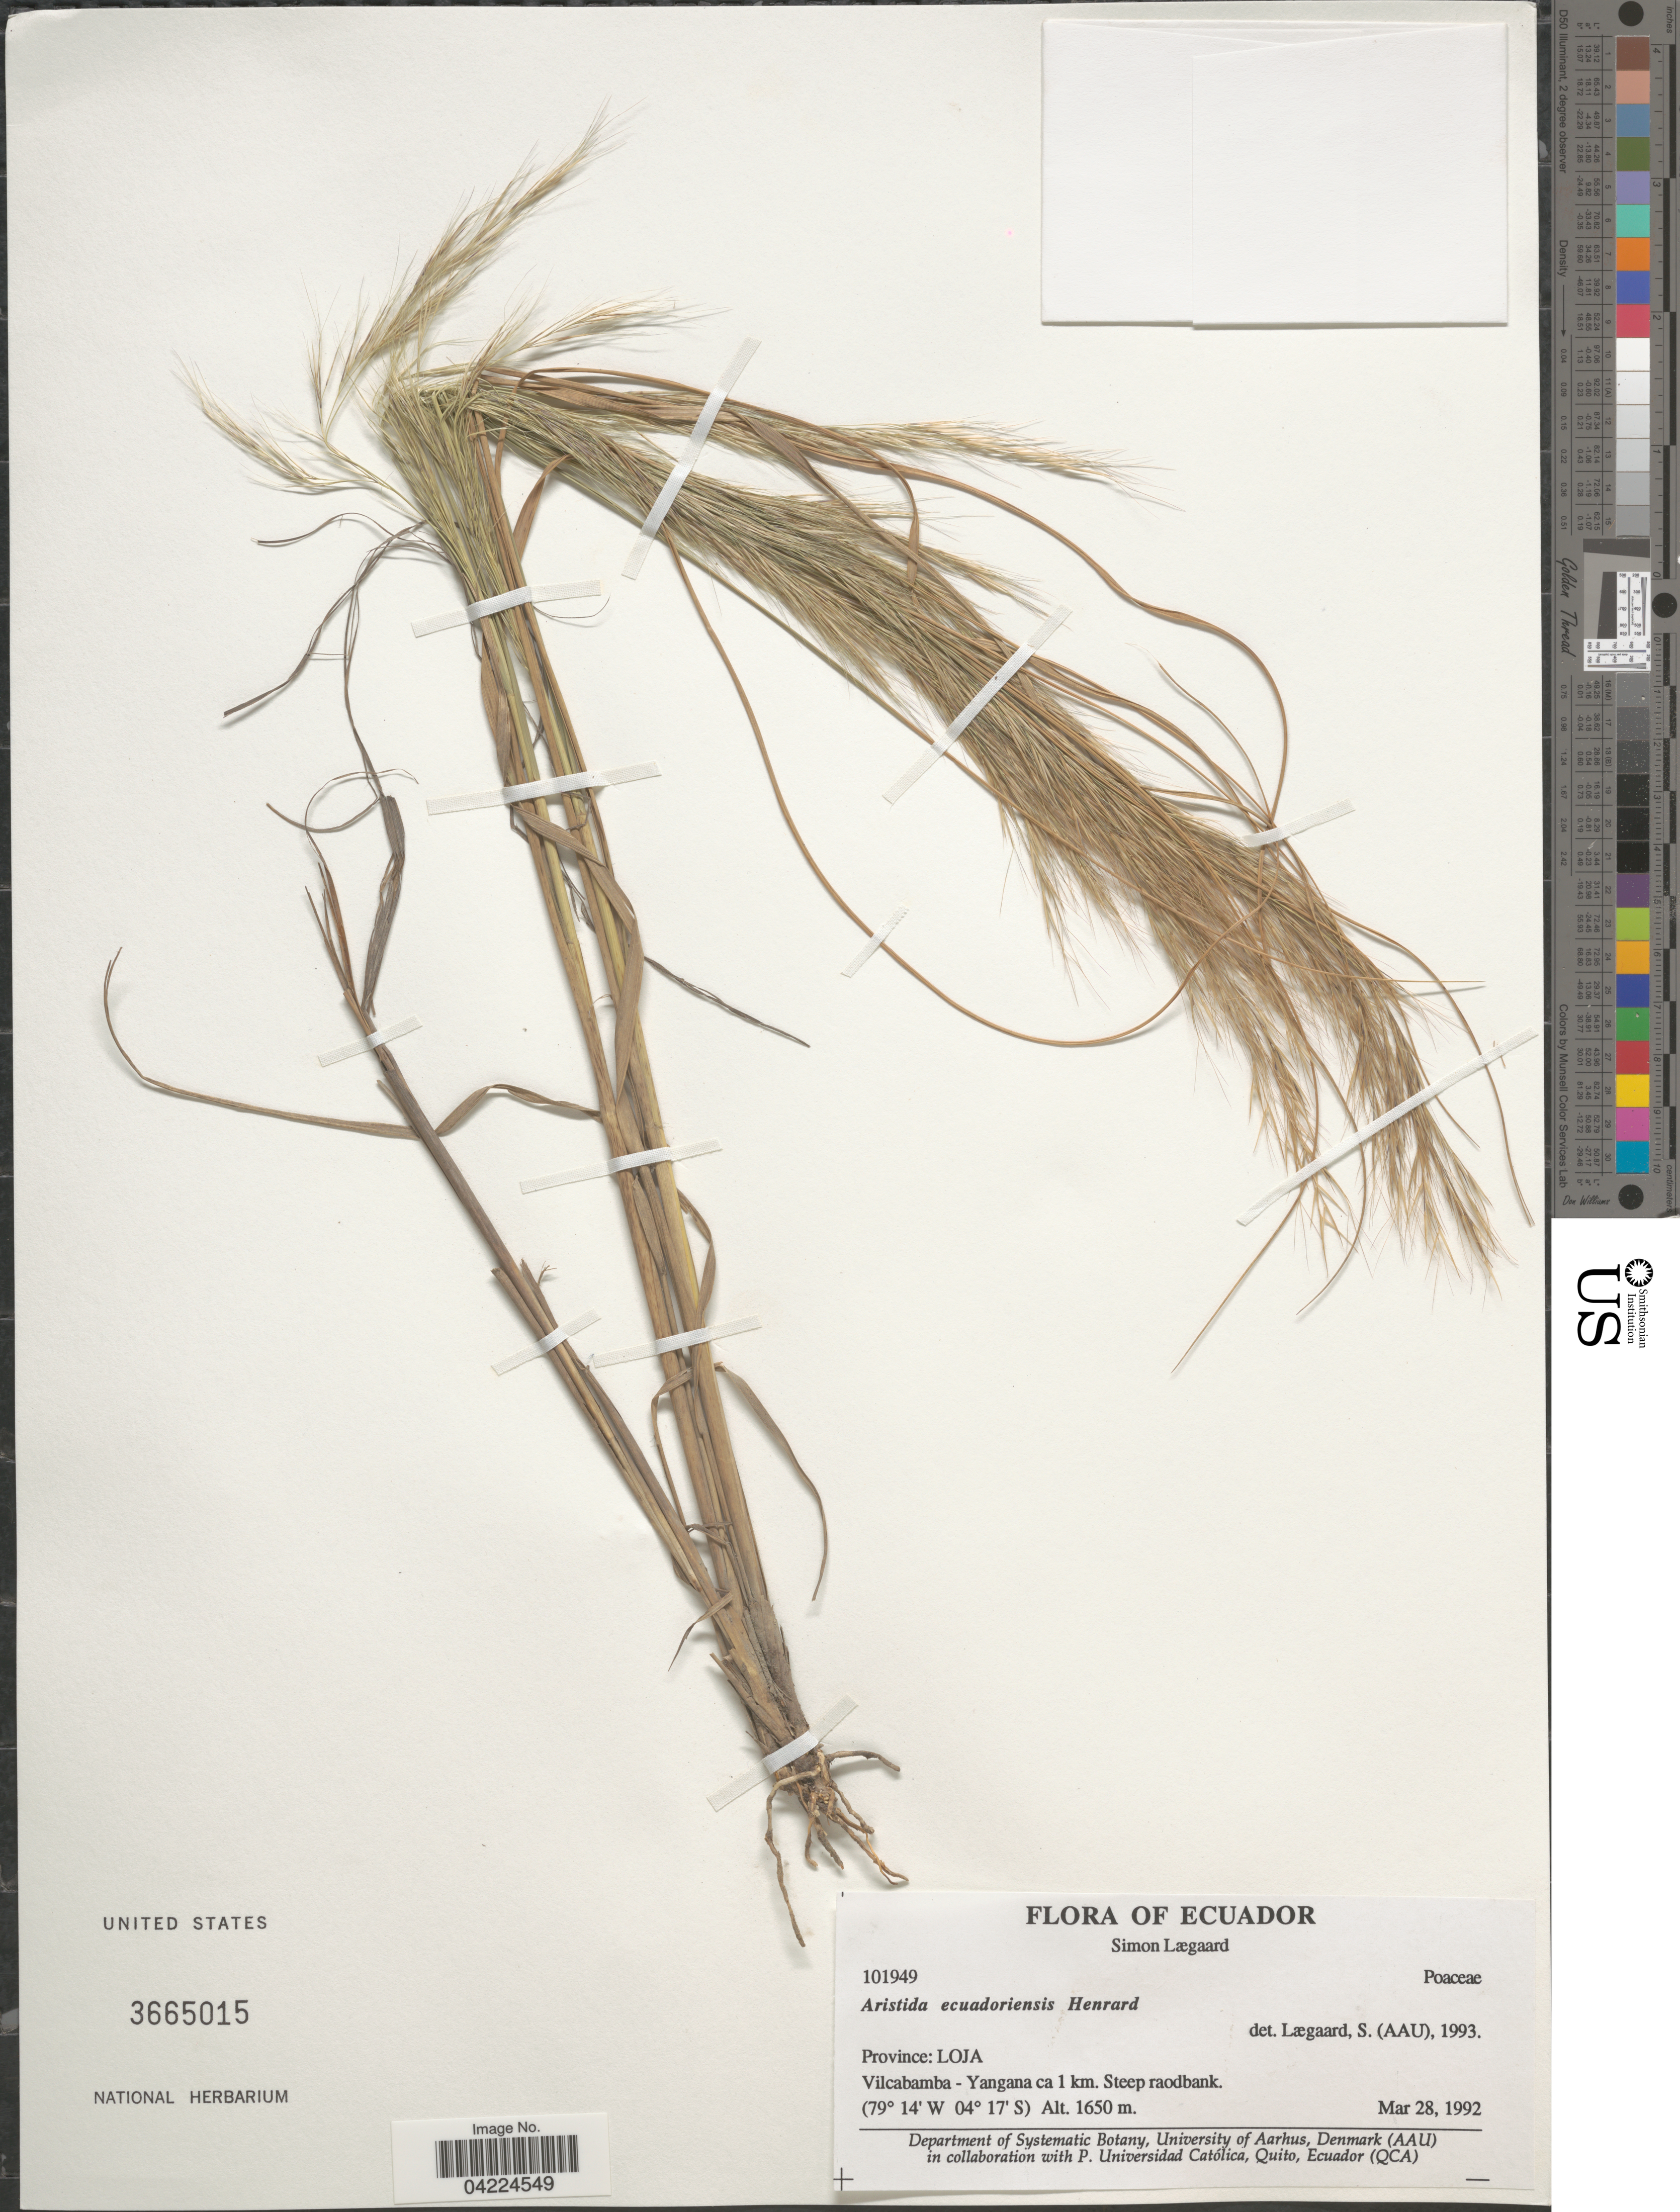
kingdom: Plantae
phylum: Tracheophyta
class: Liliopsida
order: Poales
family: Poaceae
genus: Aristida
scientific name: Aristida ecuadoriensis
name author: Henr.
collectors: S. Lægaard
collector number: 101949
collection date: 1992-03-28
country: Ecuador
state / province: Loja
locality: Vilcabamba - Yangana ca 1 km.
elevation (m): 1650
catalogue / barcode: US 3665015